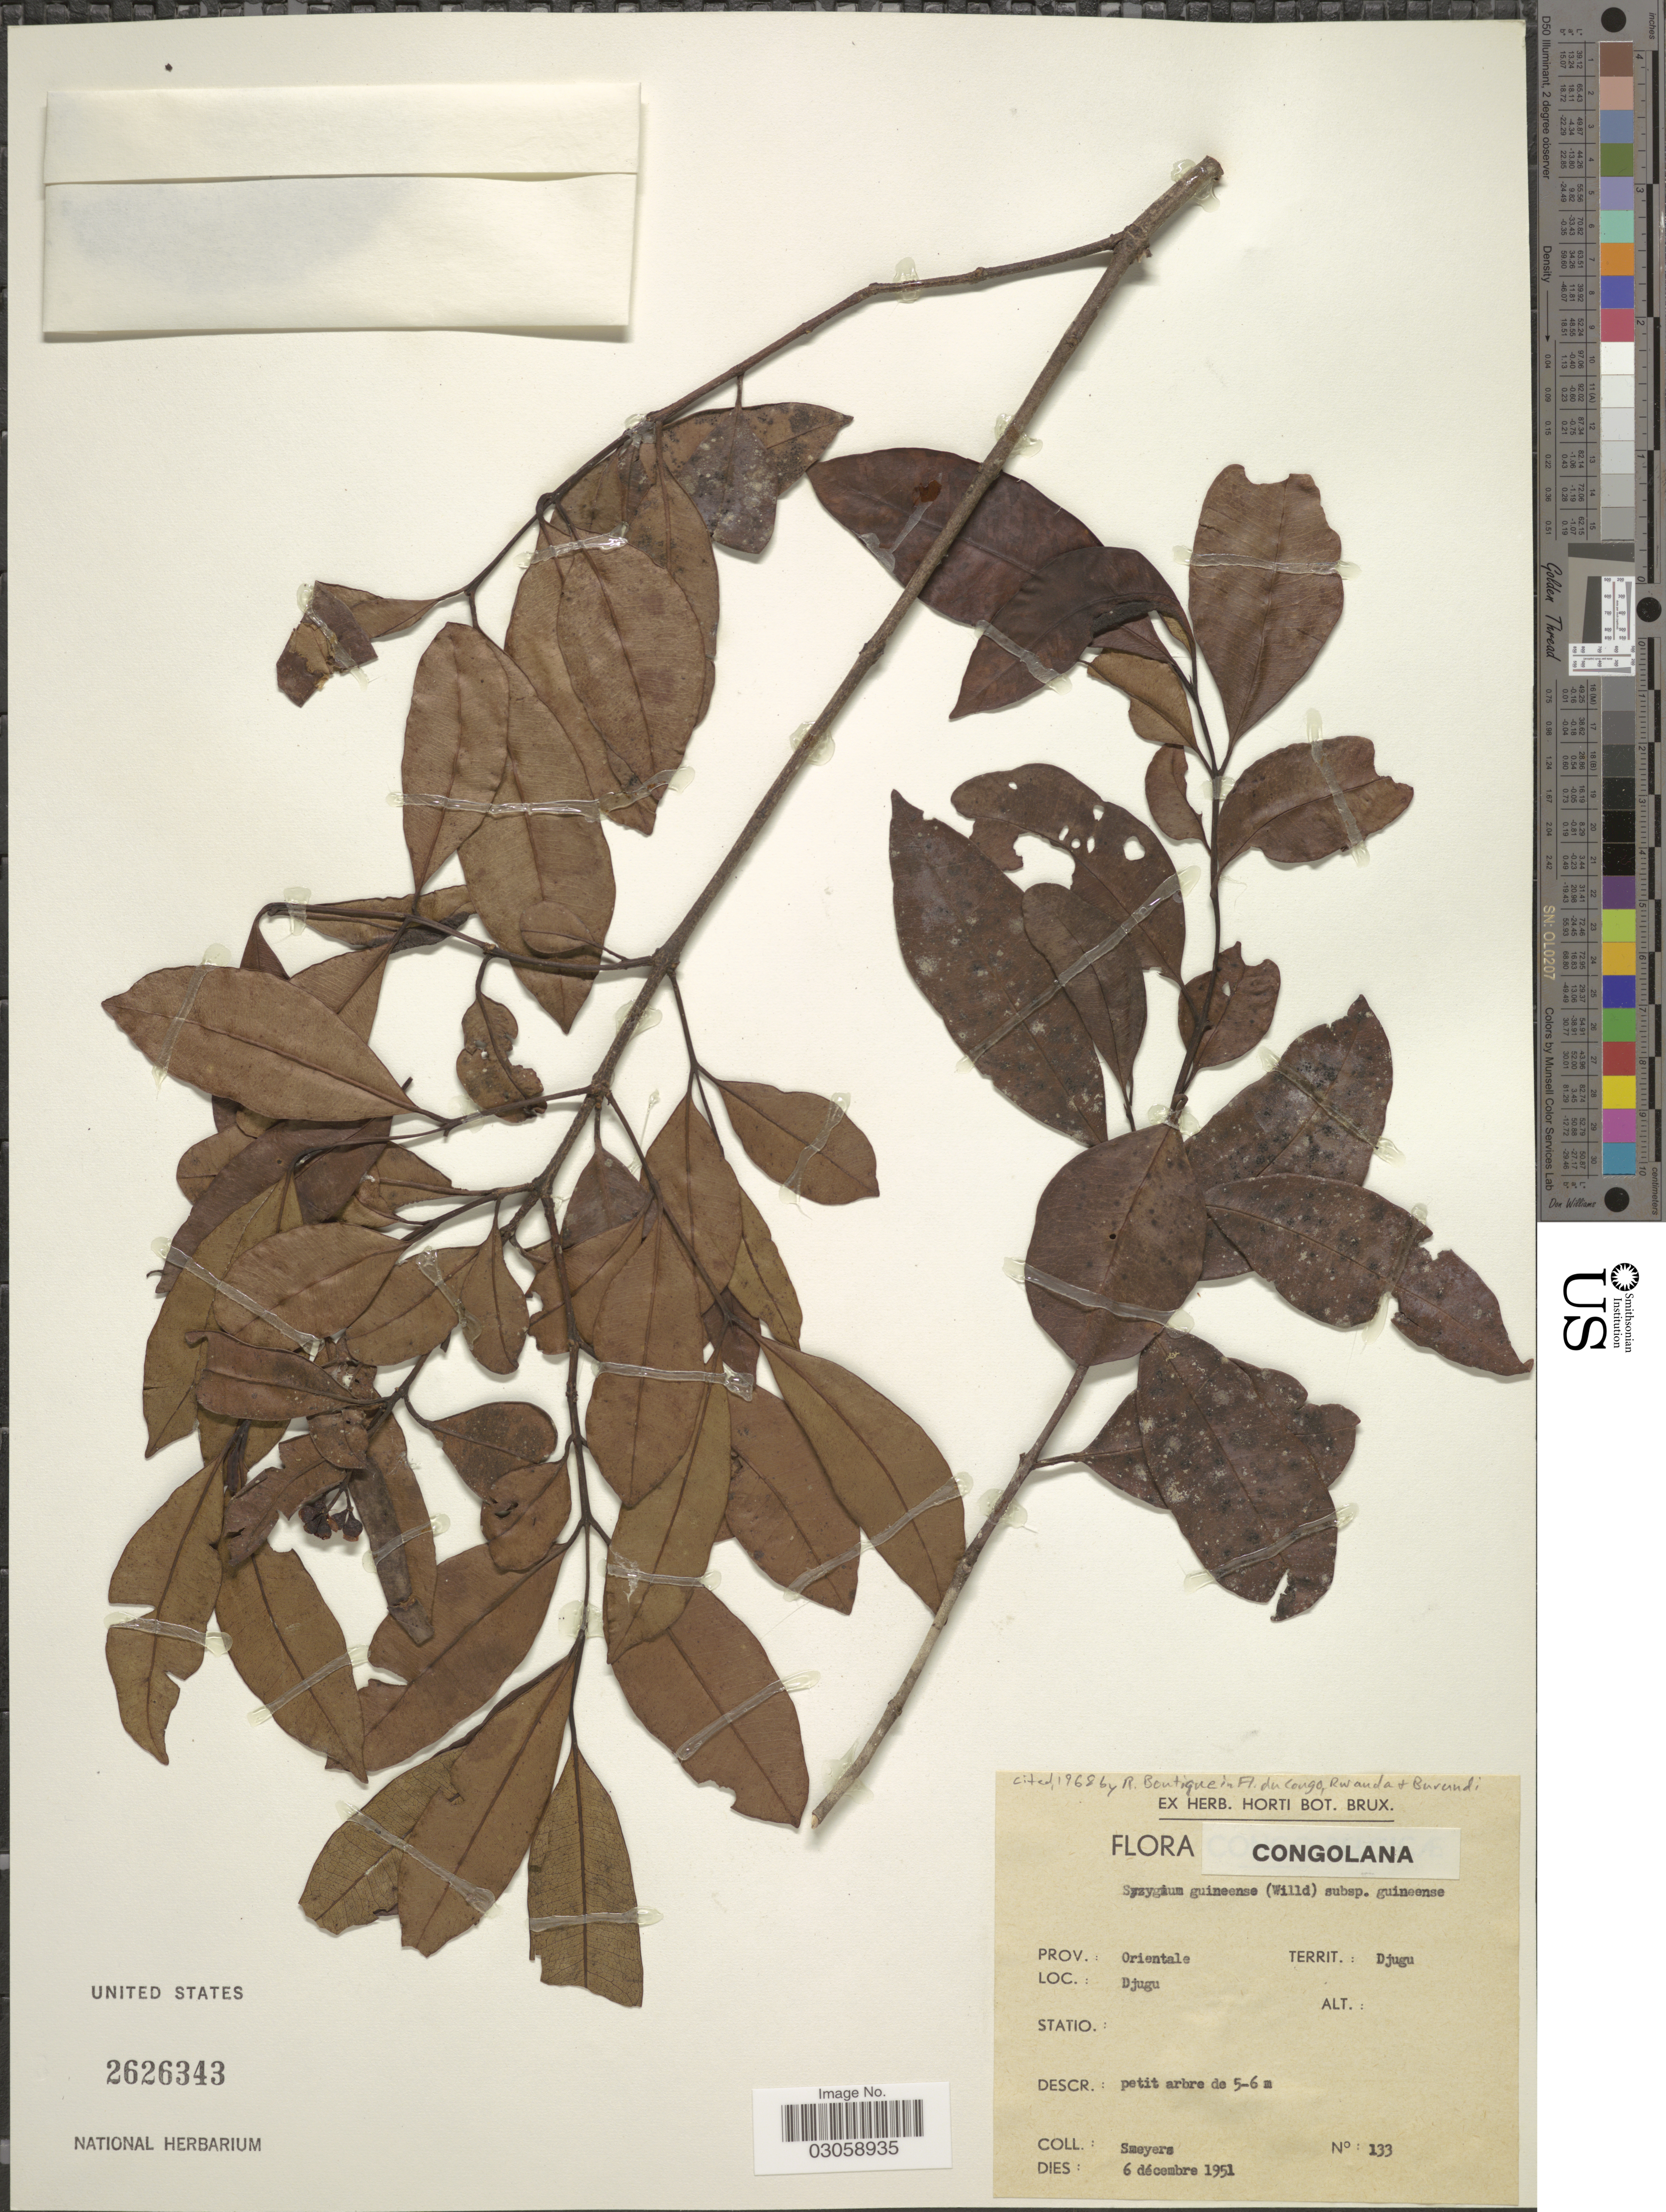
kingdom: Plantae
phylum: Tracheophyta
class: Magnoliopsida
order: Myrtales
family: Myrtaceae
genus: Syzygium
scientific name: Syzygium guineense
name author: (Willd.) DC.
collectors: -. Smeyers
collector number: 133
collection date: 1951-12-06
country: Congo, Democratic Republic of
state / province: Ituri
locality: Congolana, Prov.: Orientale, Territ.: Djugu, Djugu.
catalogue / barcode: US 2626343